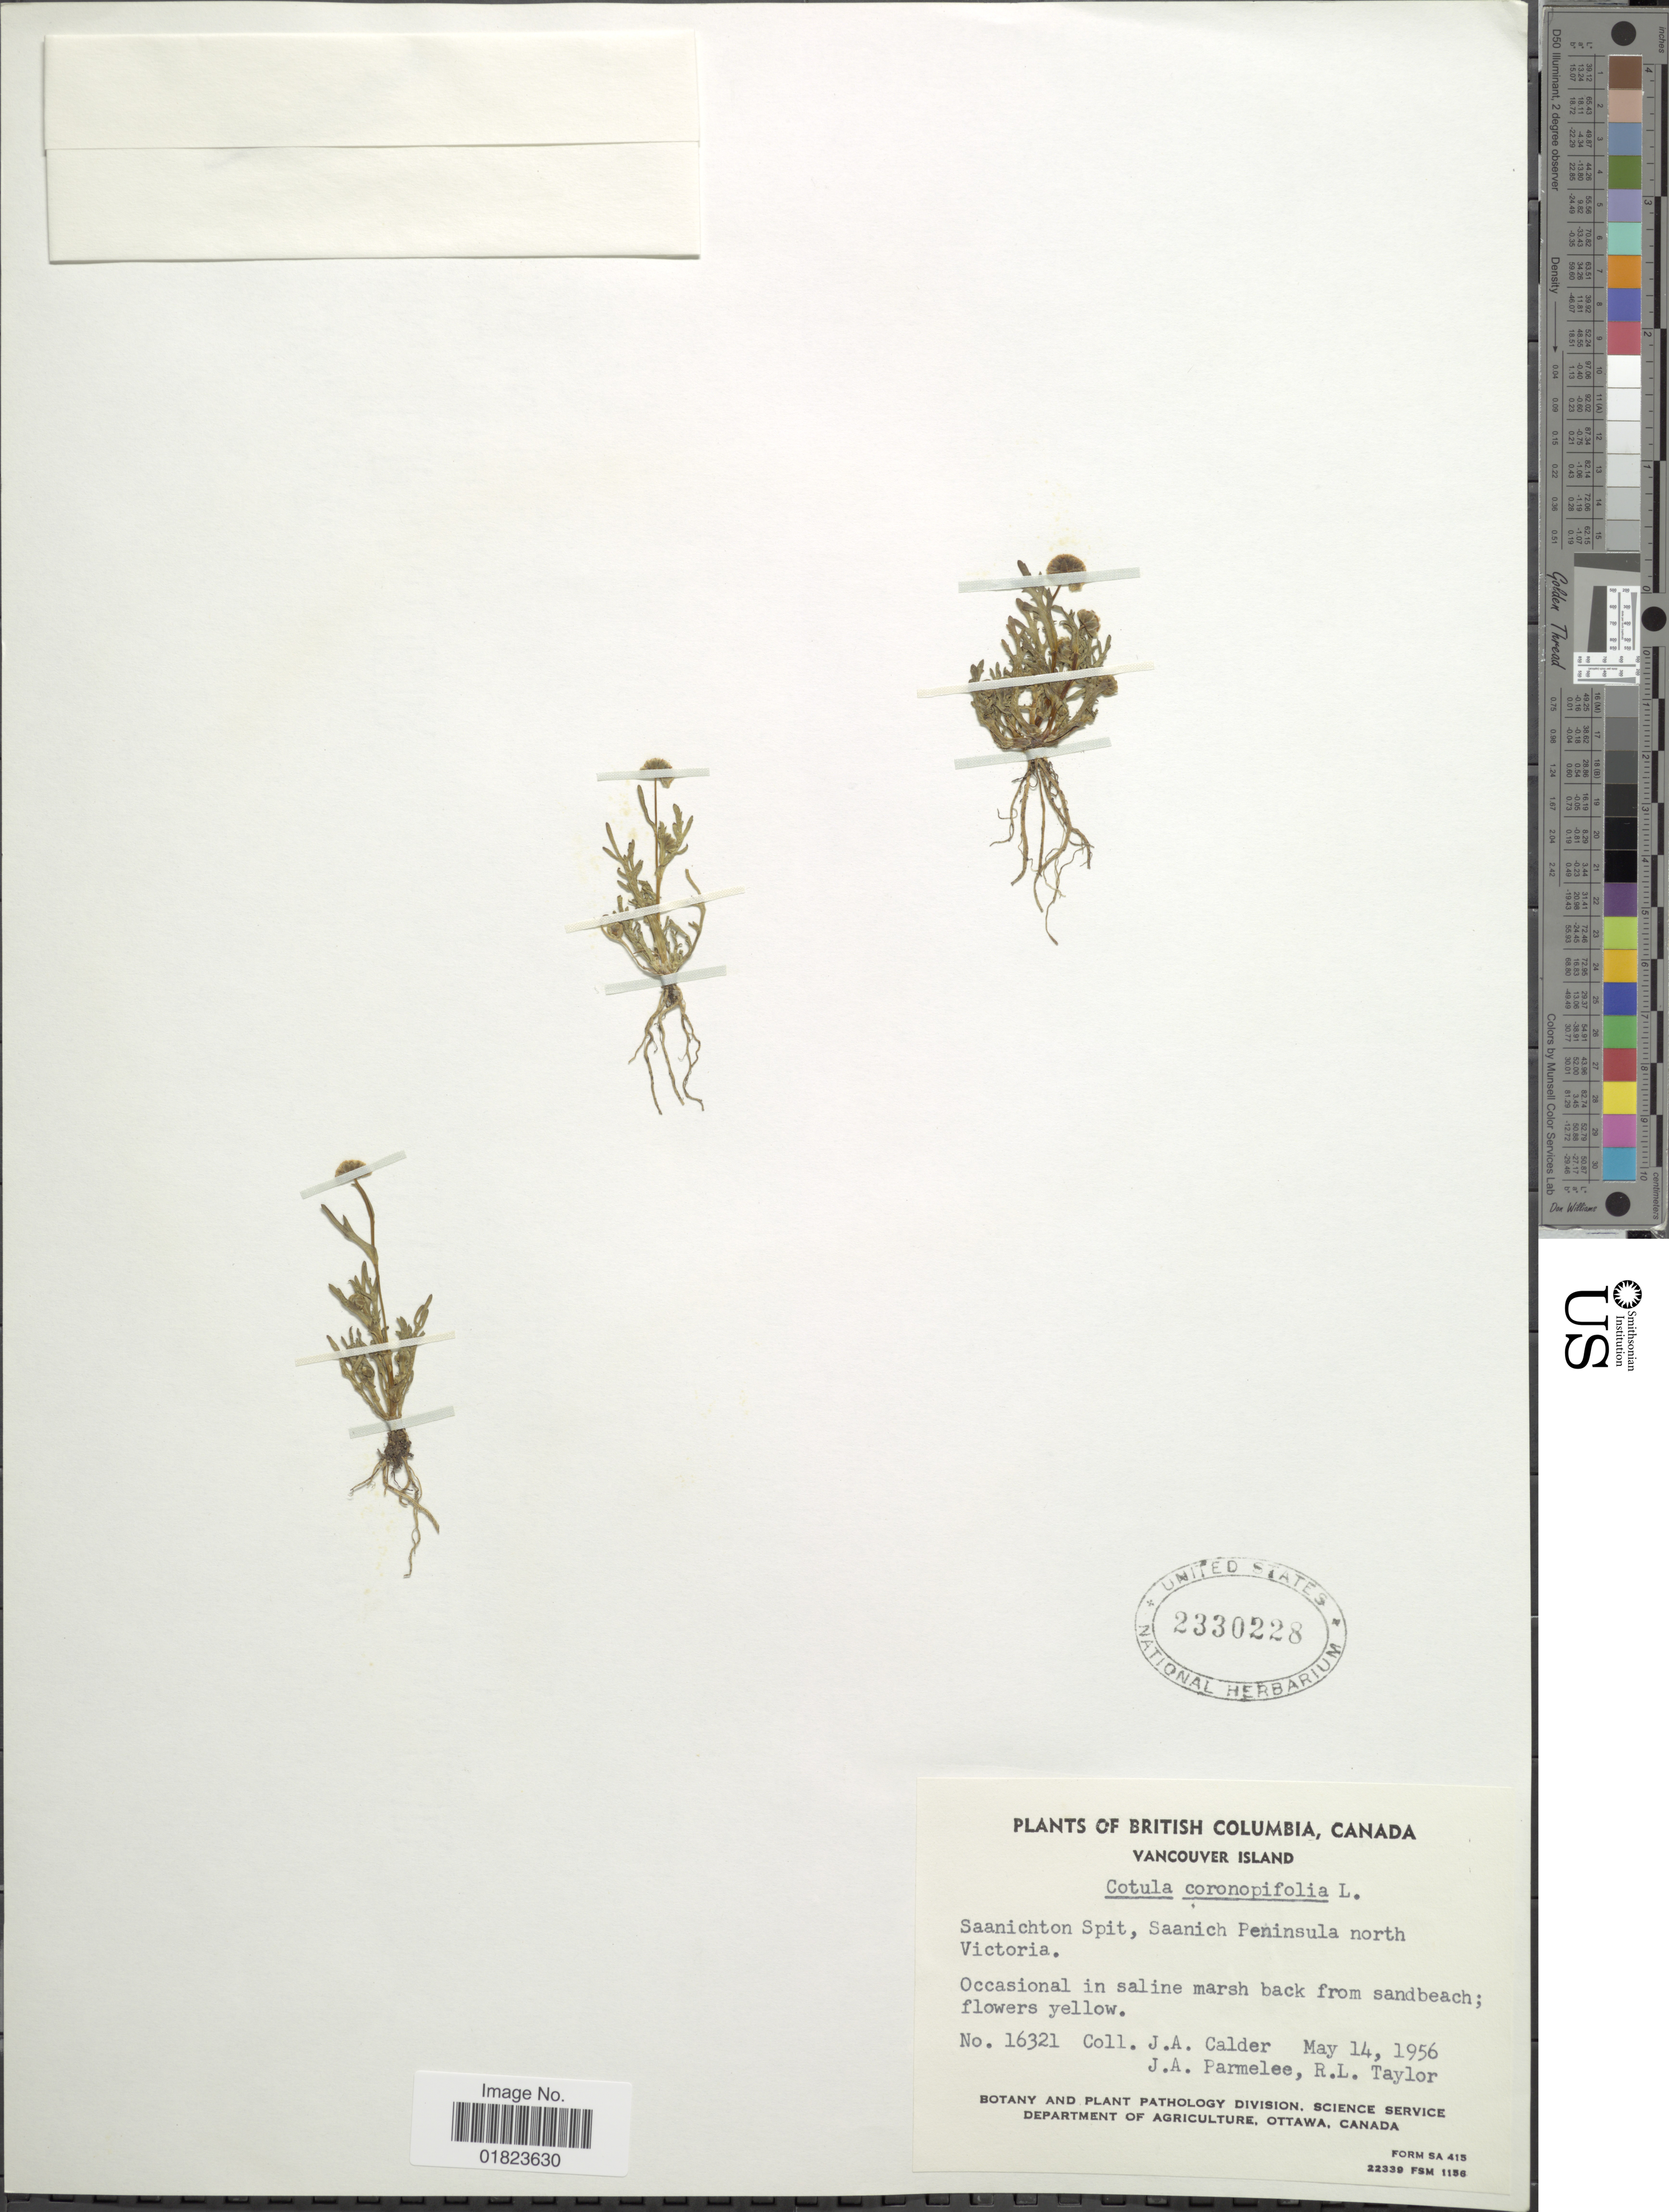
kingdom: Plantae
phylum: Tracheophyta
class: Magnoliopsida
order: Asterales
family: Asteraceae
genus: Cotula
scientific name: Cotula coronopifolia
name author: L.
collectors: J. A. Calder, J. A. Parmelee & R. Taylor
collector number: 16321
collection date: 1956-05-14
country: Canada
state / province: British Columbia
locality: British Columbia, Canada. Saanichton Spit, Saanich Peninsula north Victoria.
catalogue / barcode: US 2330228